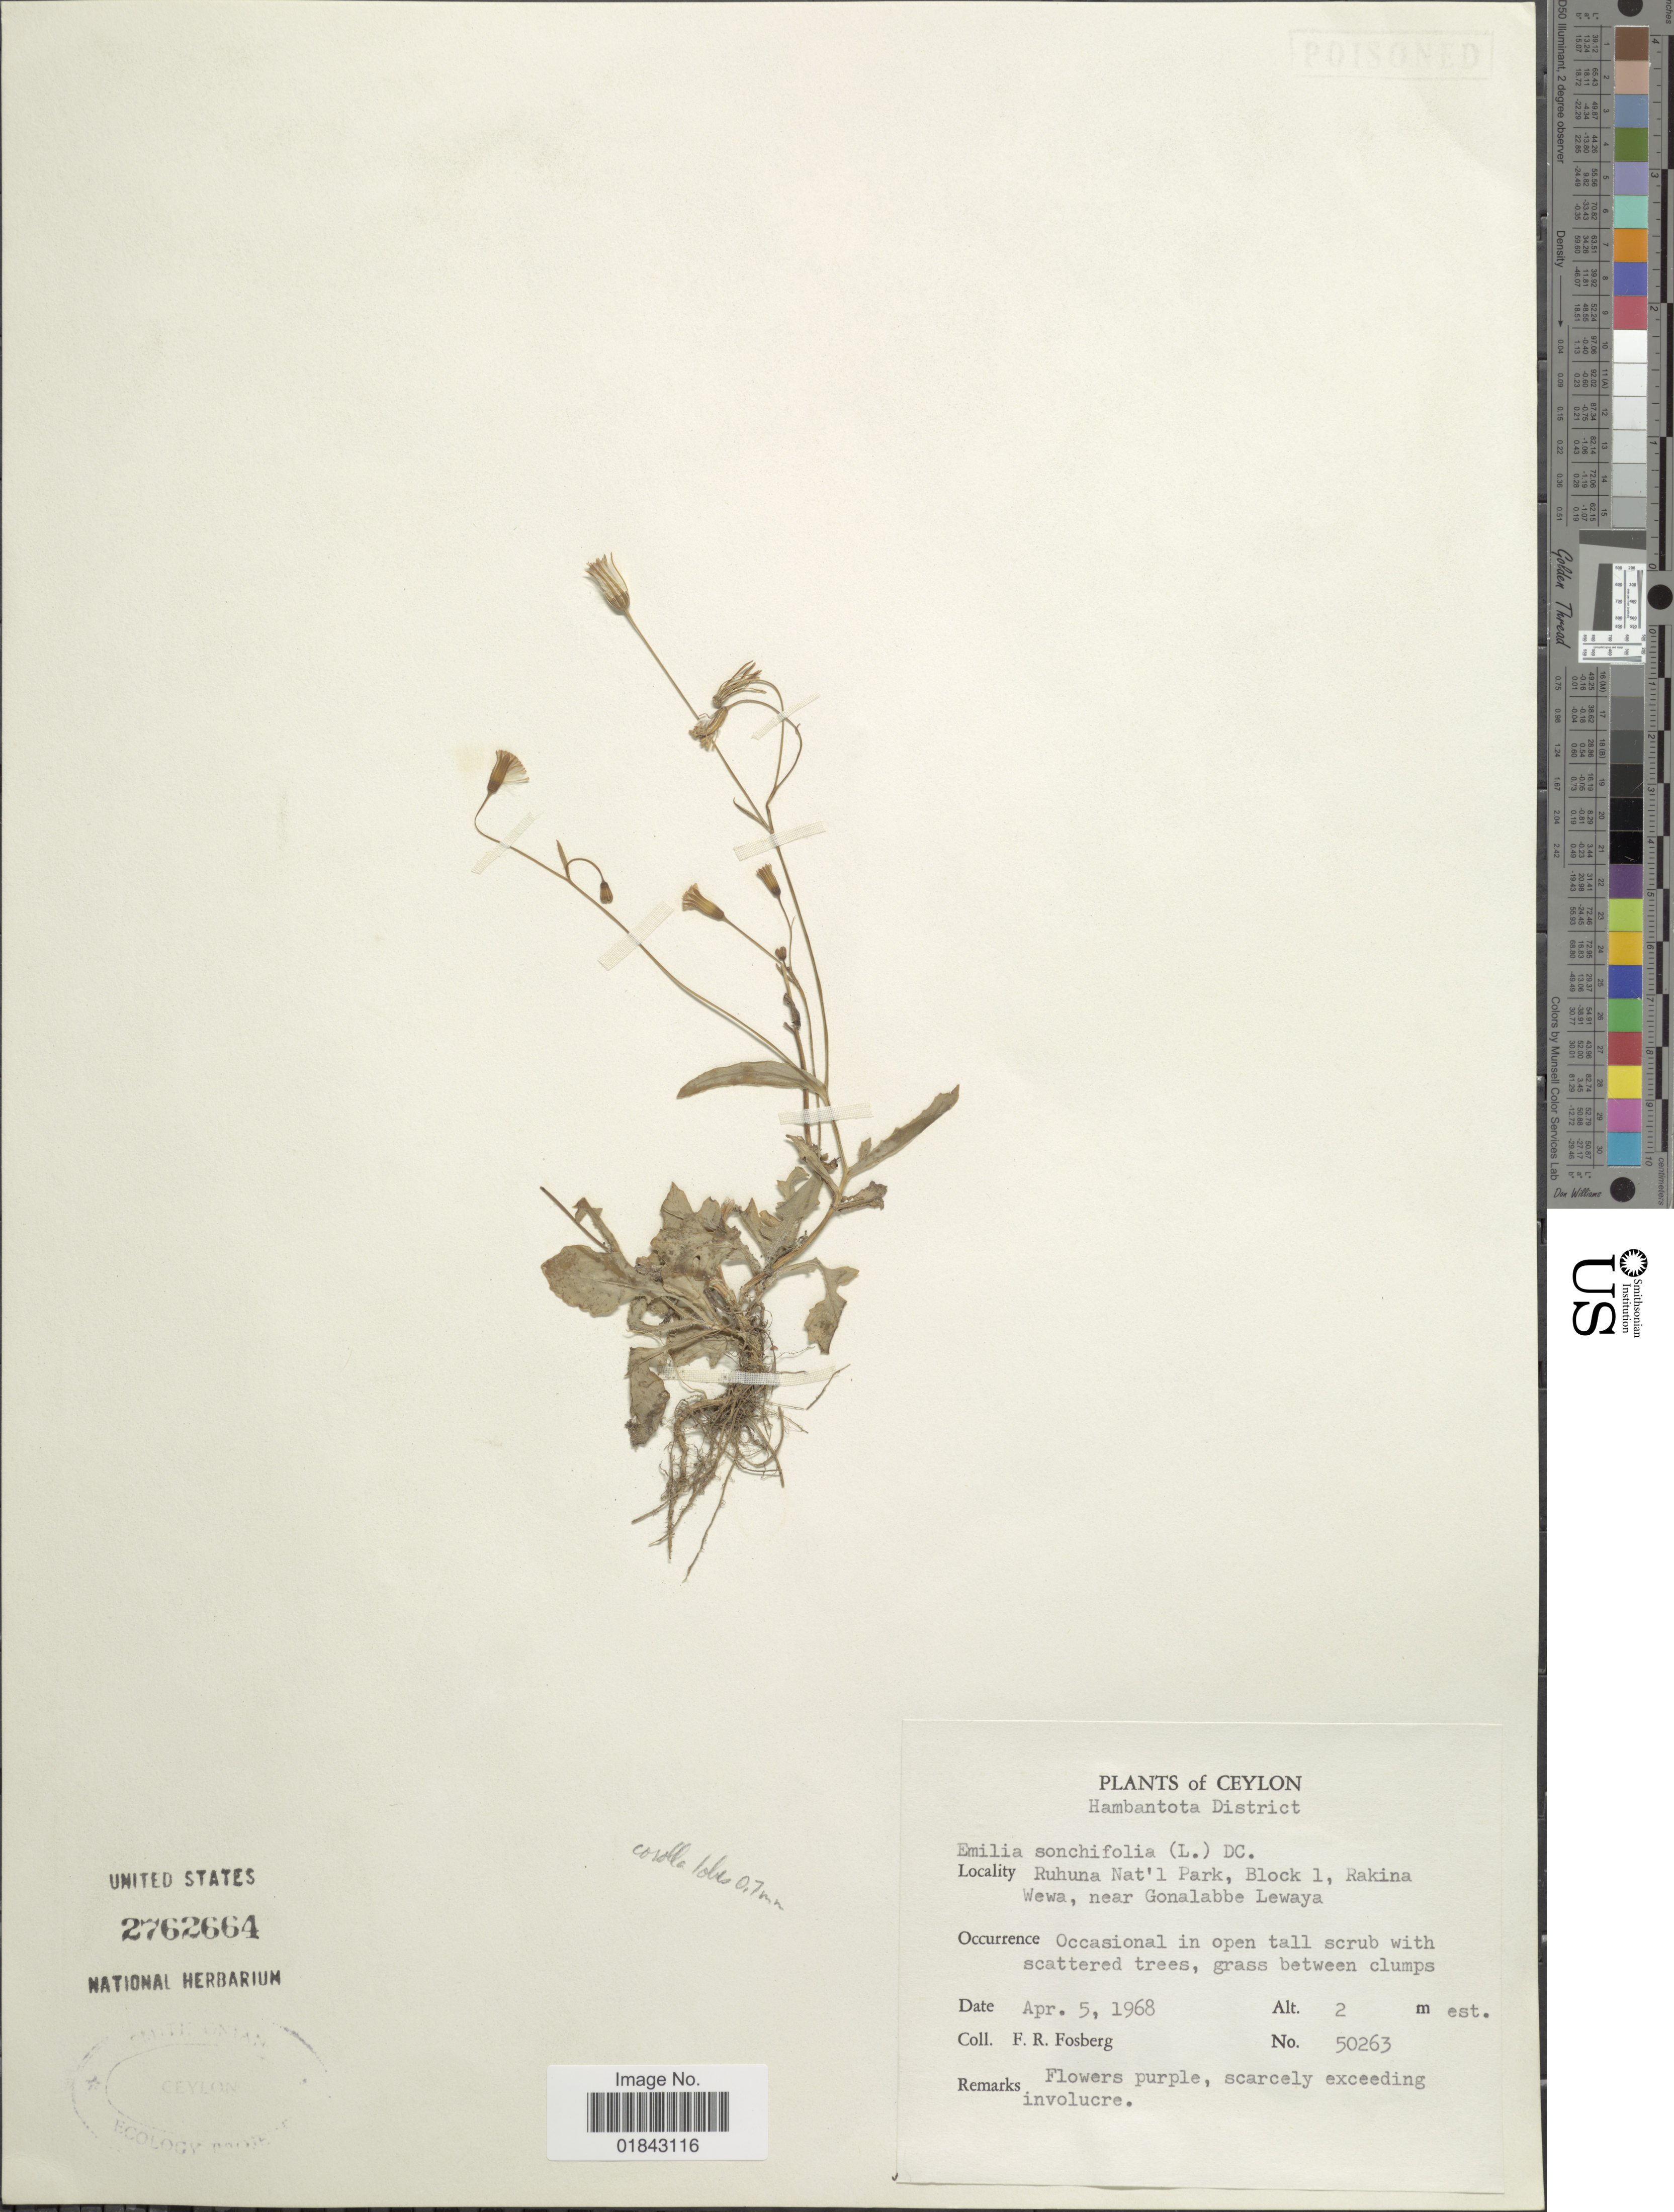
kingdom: Plantae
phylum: Tracheophyta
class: Magnoliopsida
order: Asterales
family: Asteraceae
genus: Emilia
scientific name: Emilia sonchifolia var. sonchifolia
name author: (L.) DC.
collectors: F. R. Fosberg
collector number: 50263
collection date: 1968-04-05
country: Sri Lanka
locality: Ceylon, Hambantota District, Ruhuna Nat'l Park, Block 1, Rakina Wewa, near Gonalabbe Lewaya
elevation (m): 2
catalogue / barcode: US 2762664